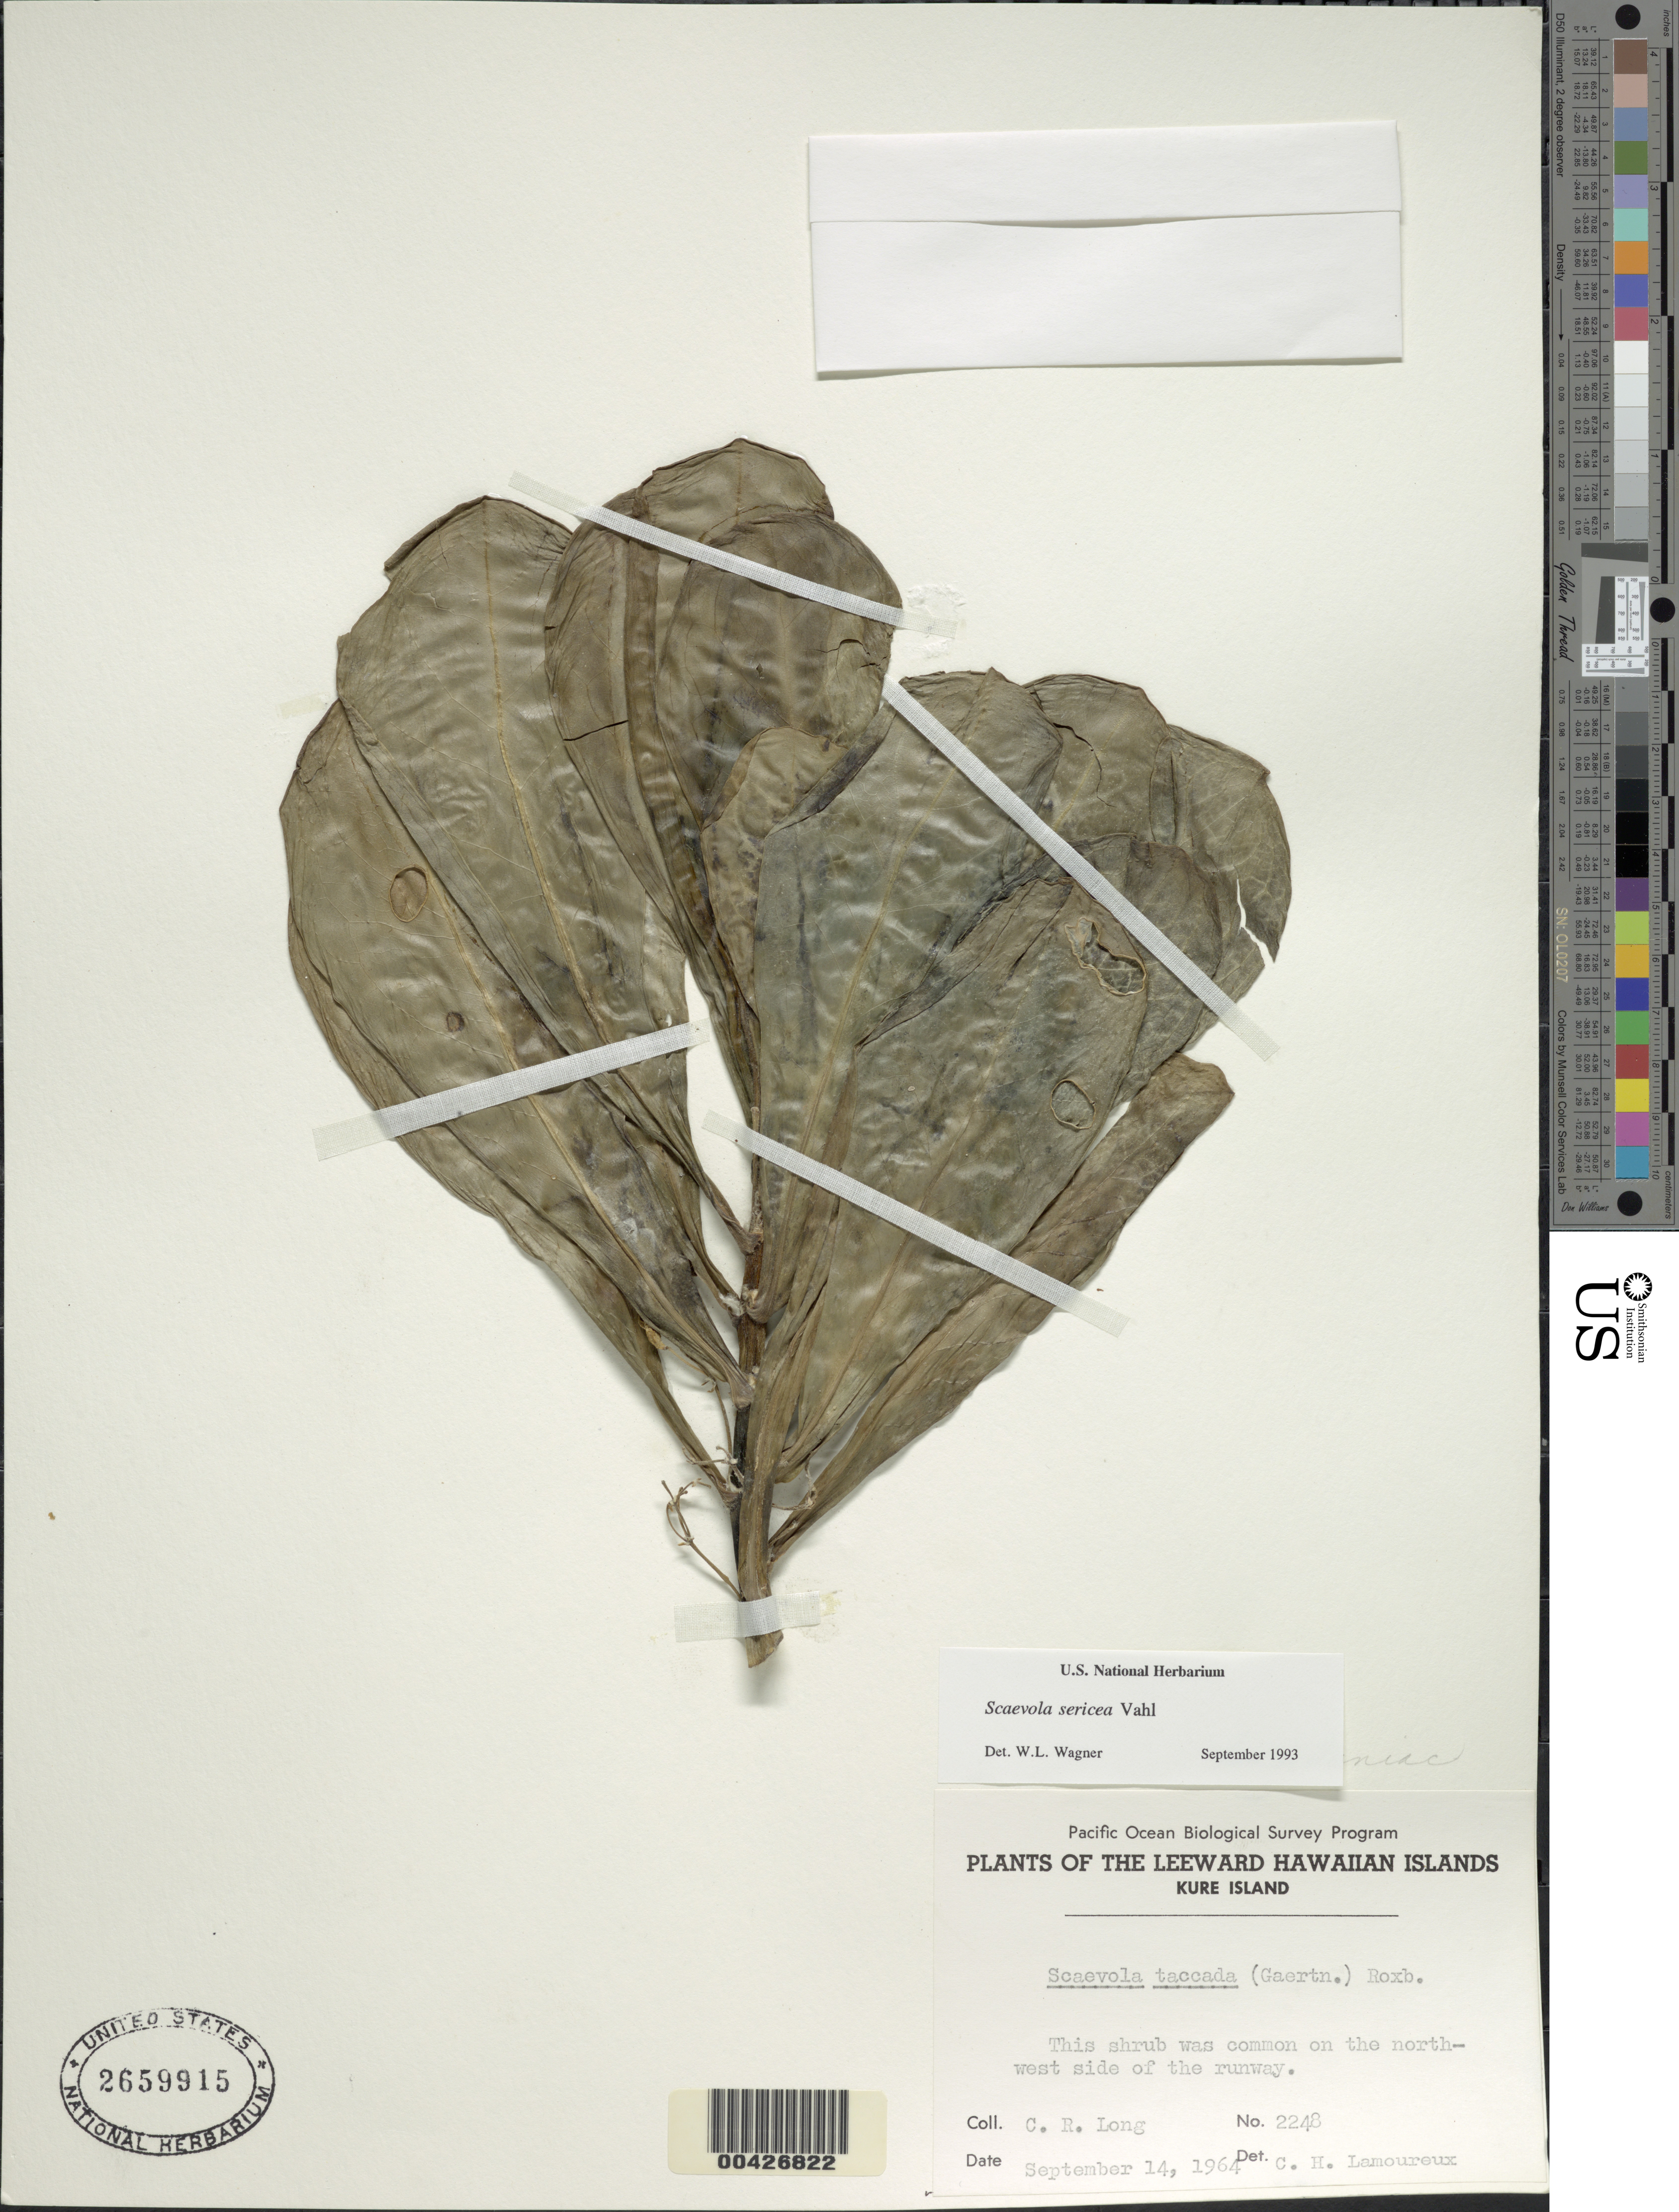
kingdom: Plantae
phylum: Tracheophyta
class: Magnoliopsida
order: Asterales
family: Goodeniaceae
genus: Scaevola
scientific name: Scaevola taccada var. taccada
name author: (Gaertn.) Roxb.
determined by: Wagner, W. L., (BOT), Smithsonian Institution - National Museum of Natural History (UNITED STATES)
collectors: C. Long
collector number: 2248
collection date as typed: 14 Sep 1964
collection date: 1964-09-14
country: United States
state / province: Hawaii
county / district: Honolulu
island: Kure Atoll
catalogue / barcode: US 2659915